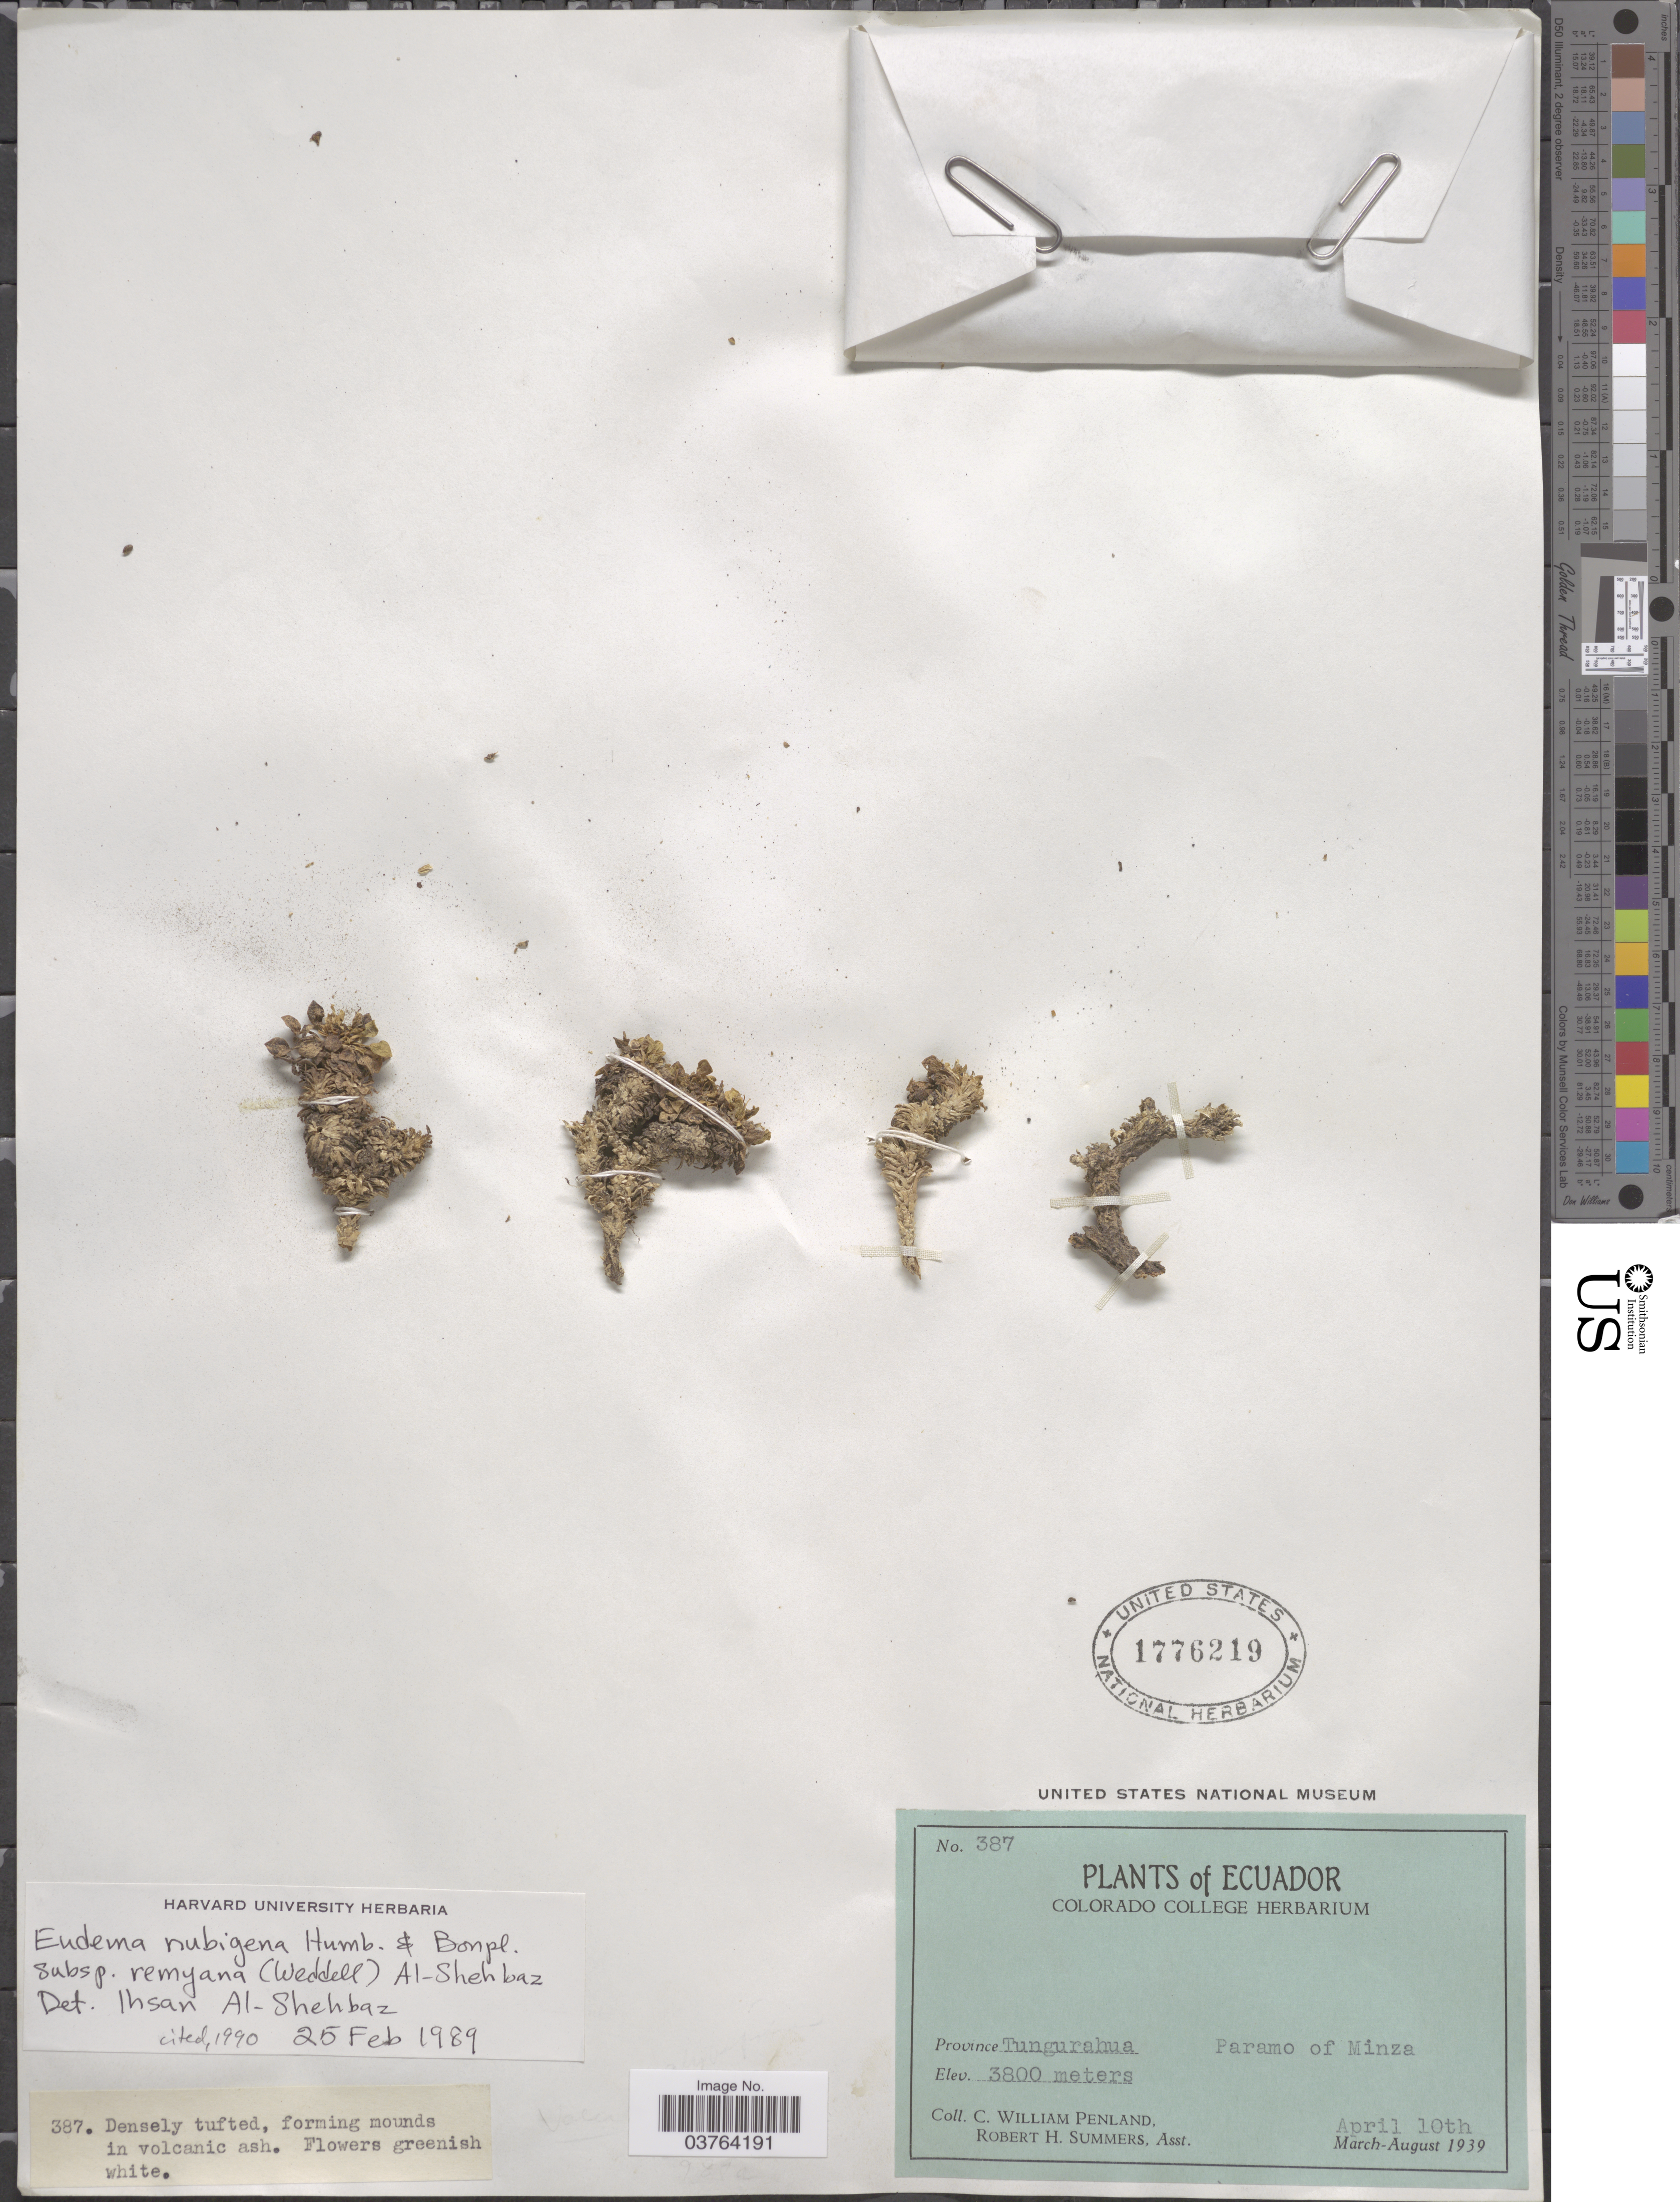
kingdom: Plantae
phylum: Tracheophyta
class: Magnoliopsida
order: Brassicales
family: Brassicaceae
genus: Eudema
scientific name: Eudema nubigena subsp. remyana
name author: (Wedd.) Al-Shehbaz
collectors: C. W. Penland & R. Summers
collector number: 387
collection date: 1939-04-10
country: Ecuador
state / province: Tungurahua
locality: Paramo of Minza.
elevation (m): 3800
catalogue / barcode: US 1776219